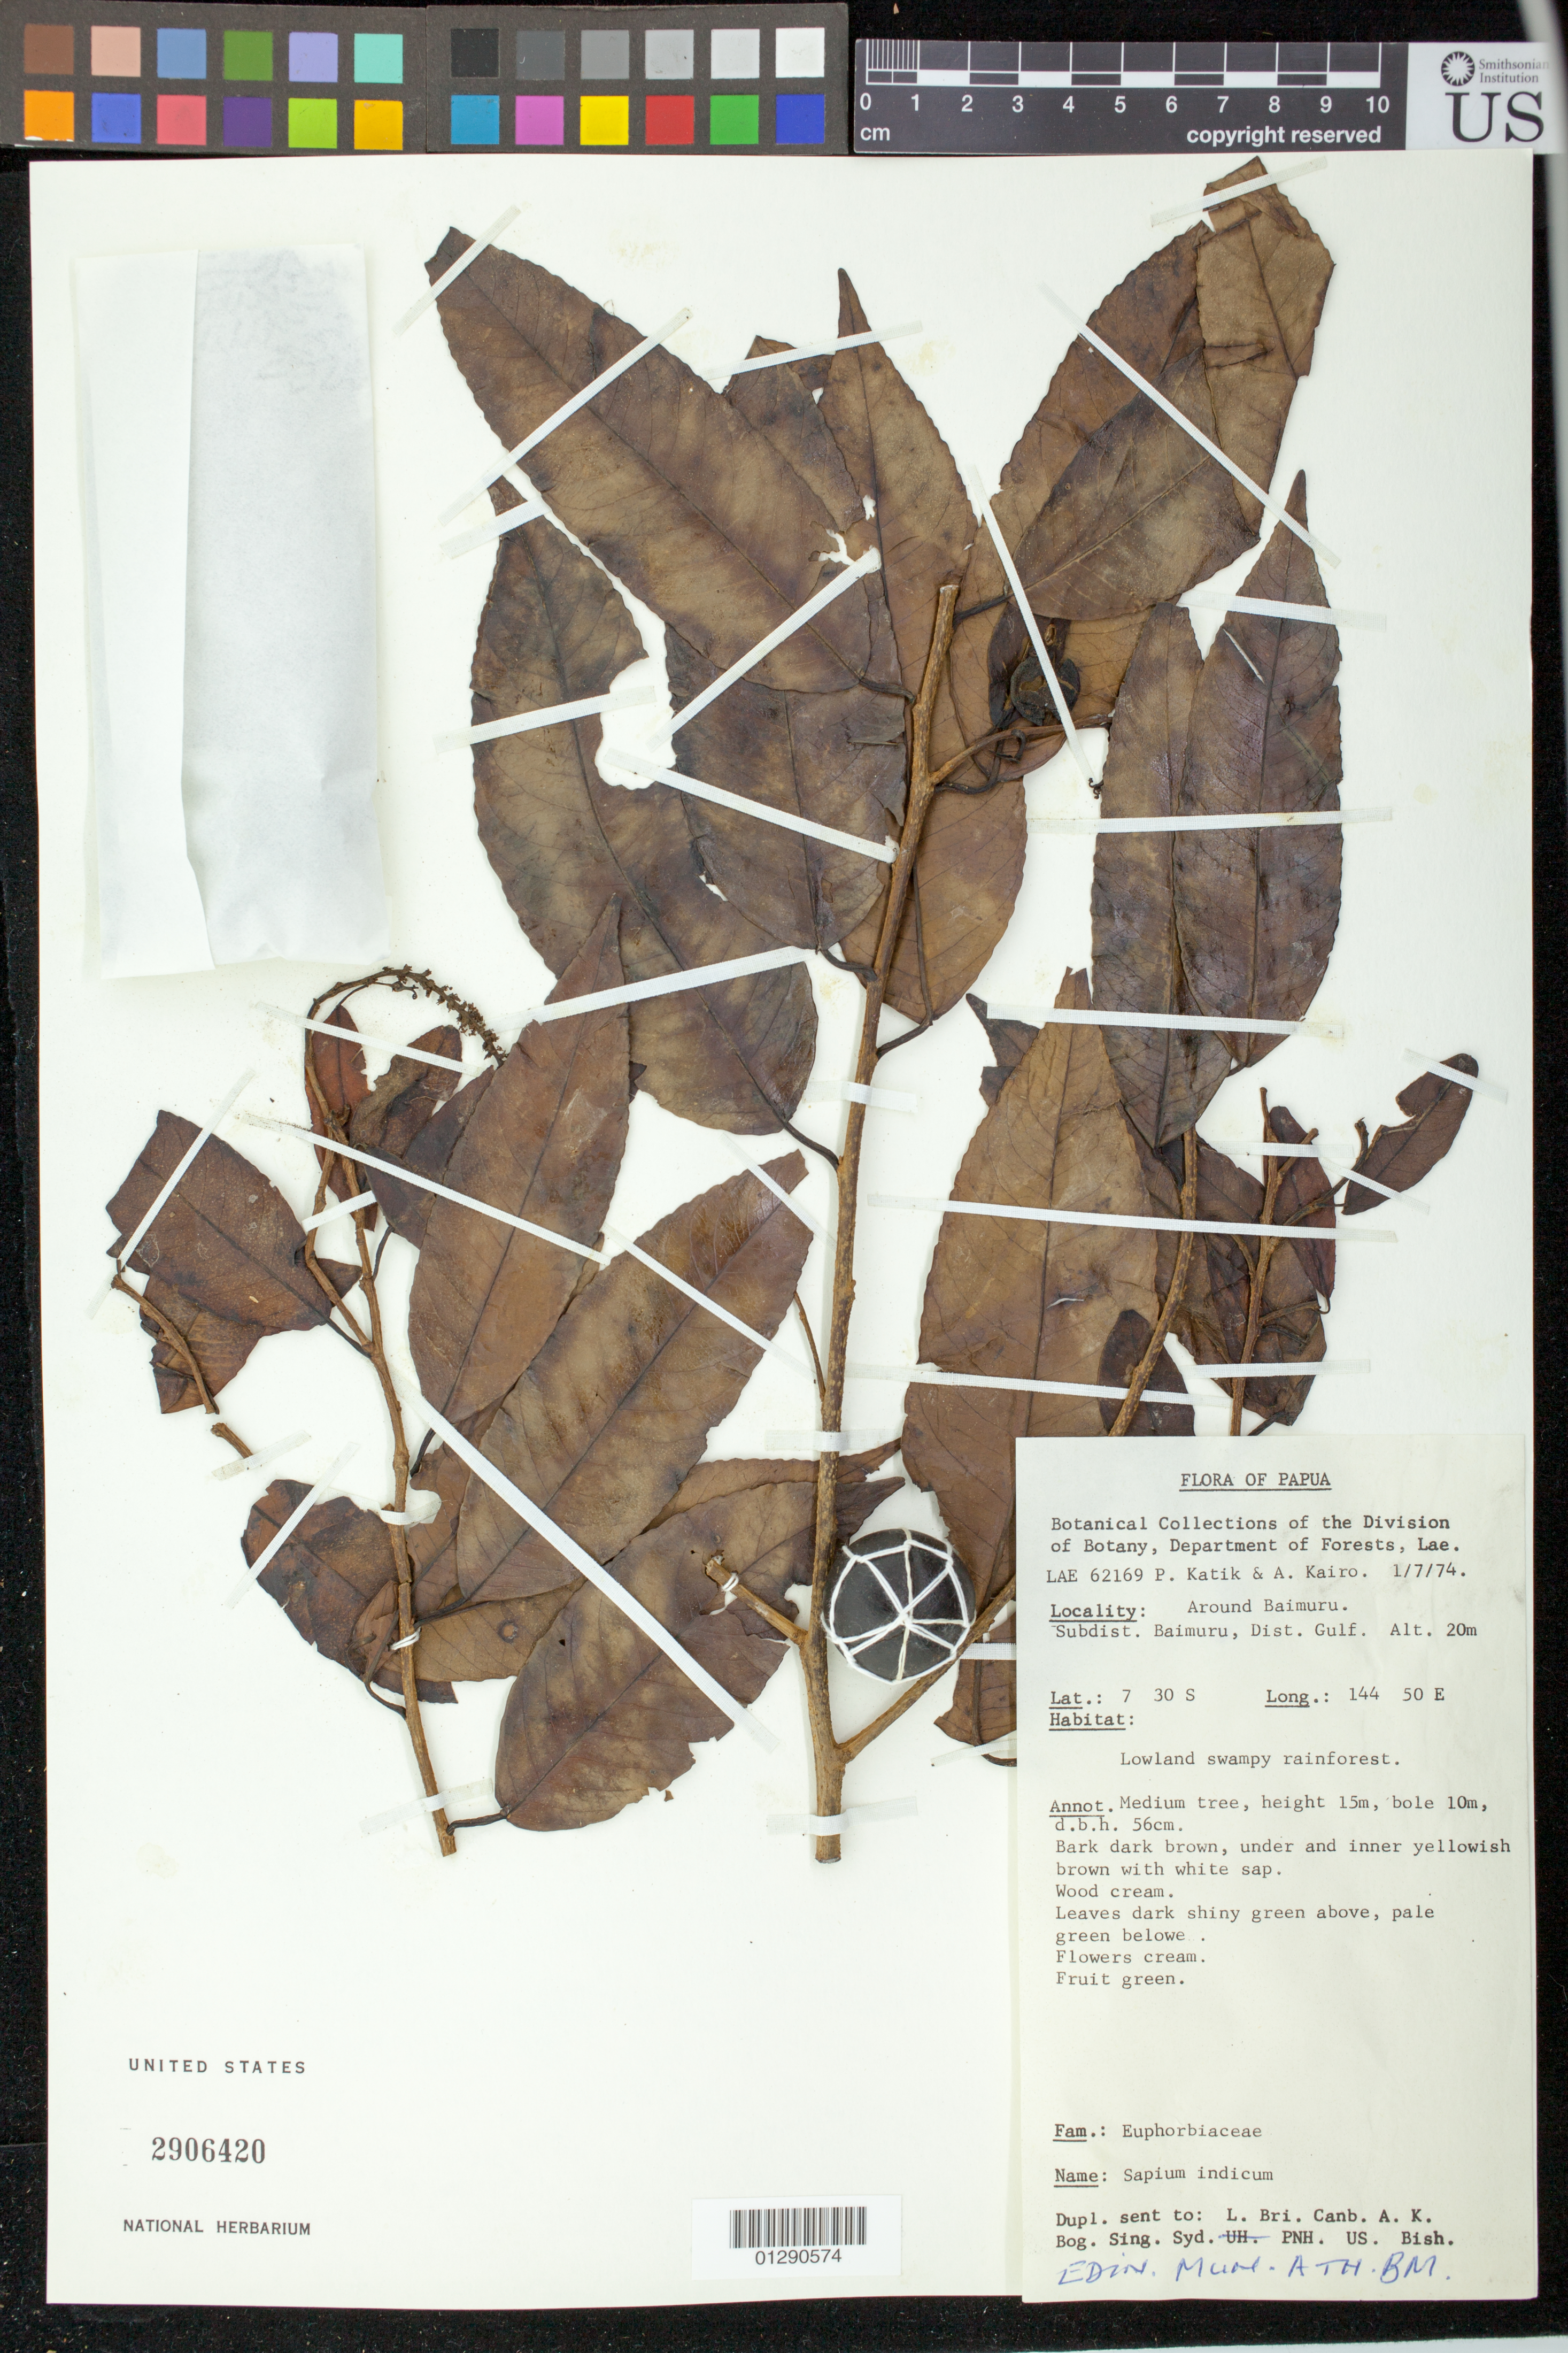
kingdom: Plantae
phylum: Tracheophyta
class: Magnoliopsida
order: Malpighiales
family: Euphorbiaceae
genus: Sapium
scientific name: Sapium indicum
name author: Willd.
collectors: P. Katik & A. Kairo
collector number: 62169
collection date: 1974-01-07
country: Papua New Guinea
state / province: Gulf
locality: Baimuru Subdistrict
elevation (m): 20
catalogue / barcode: US 2906420